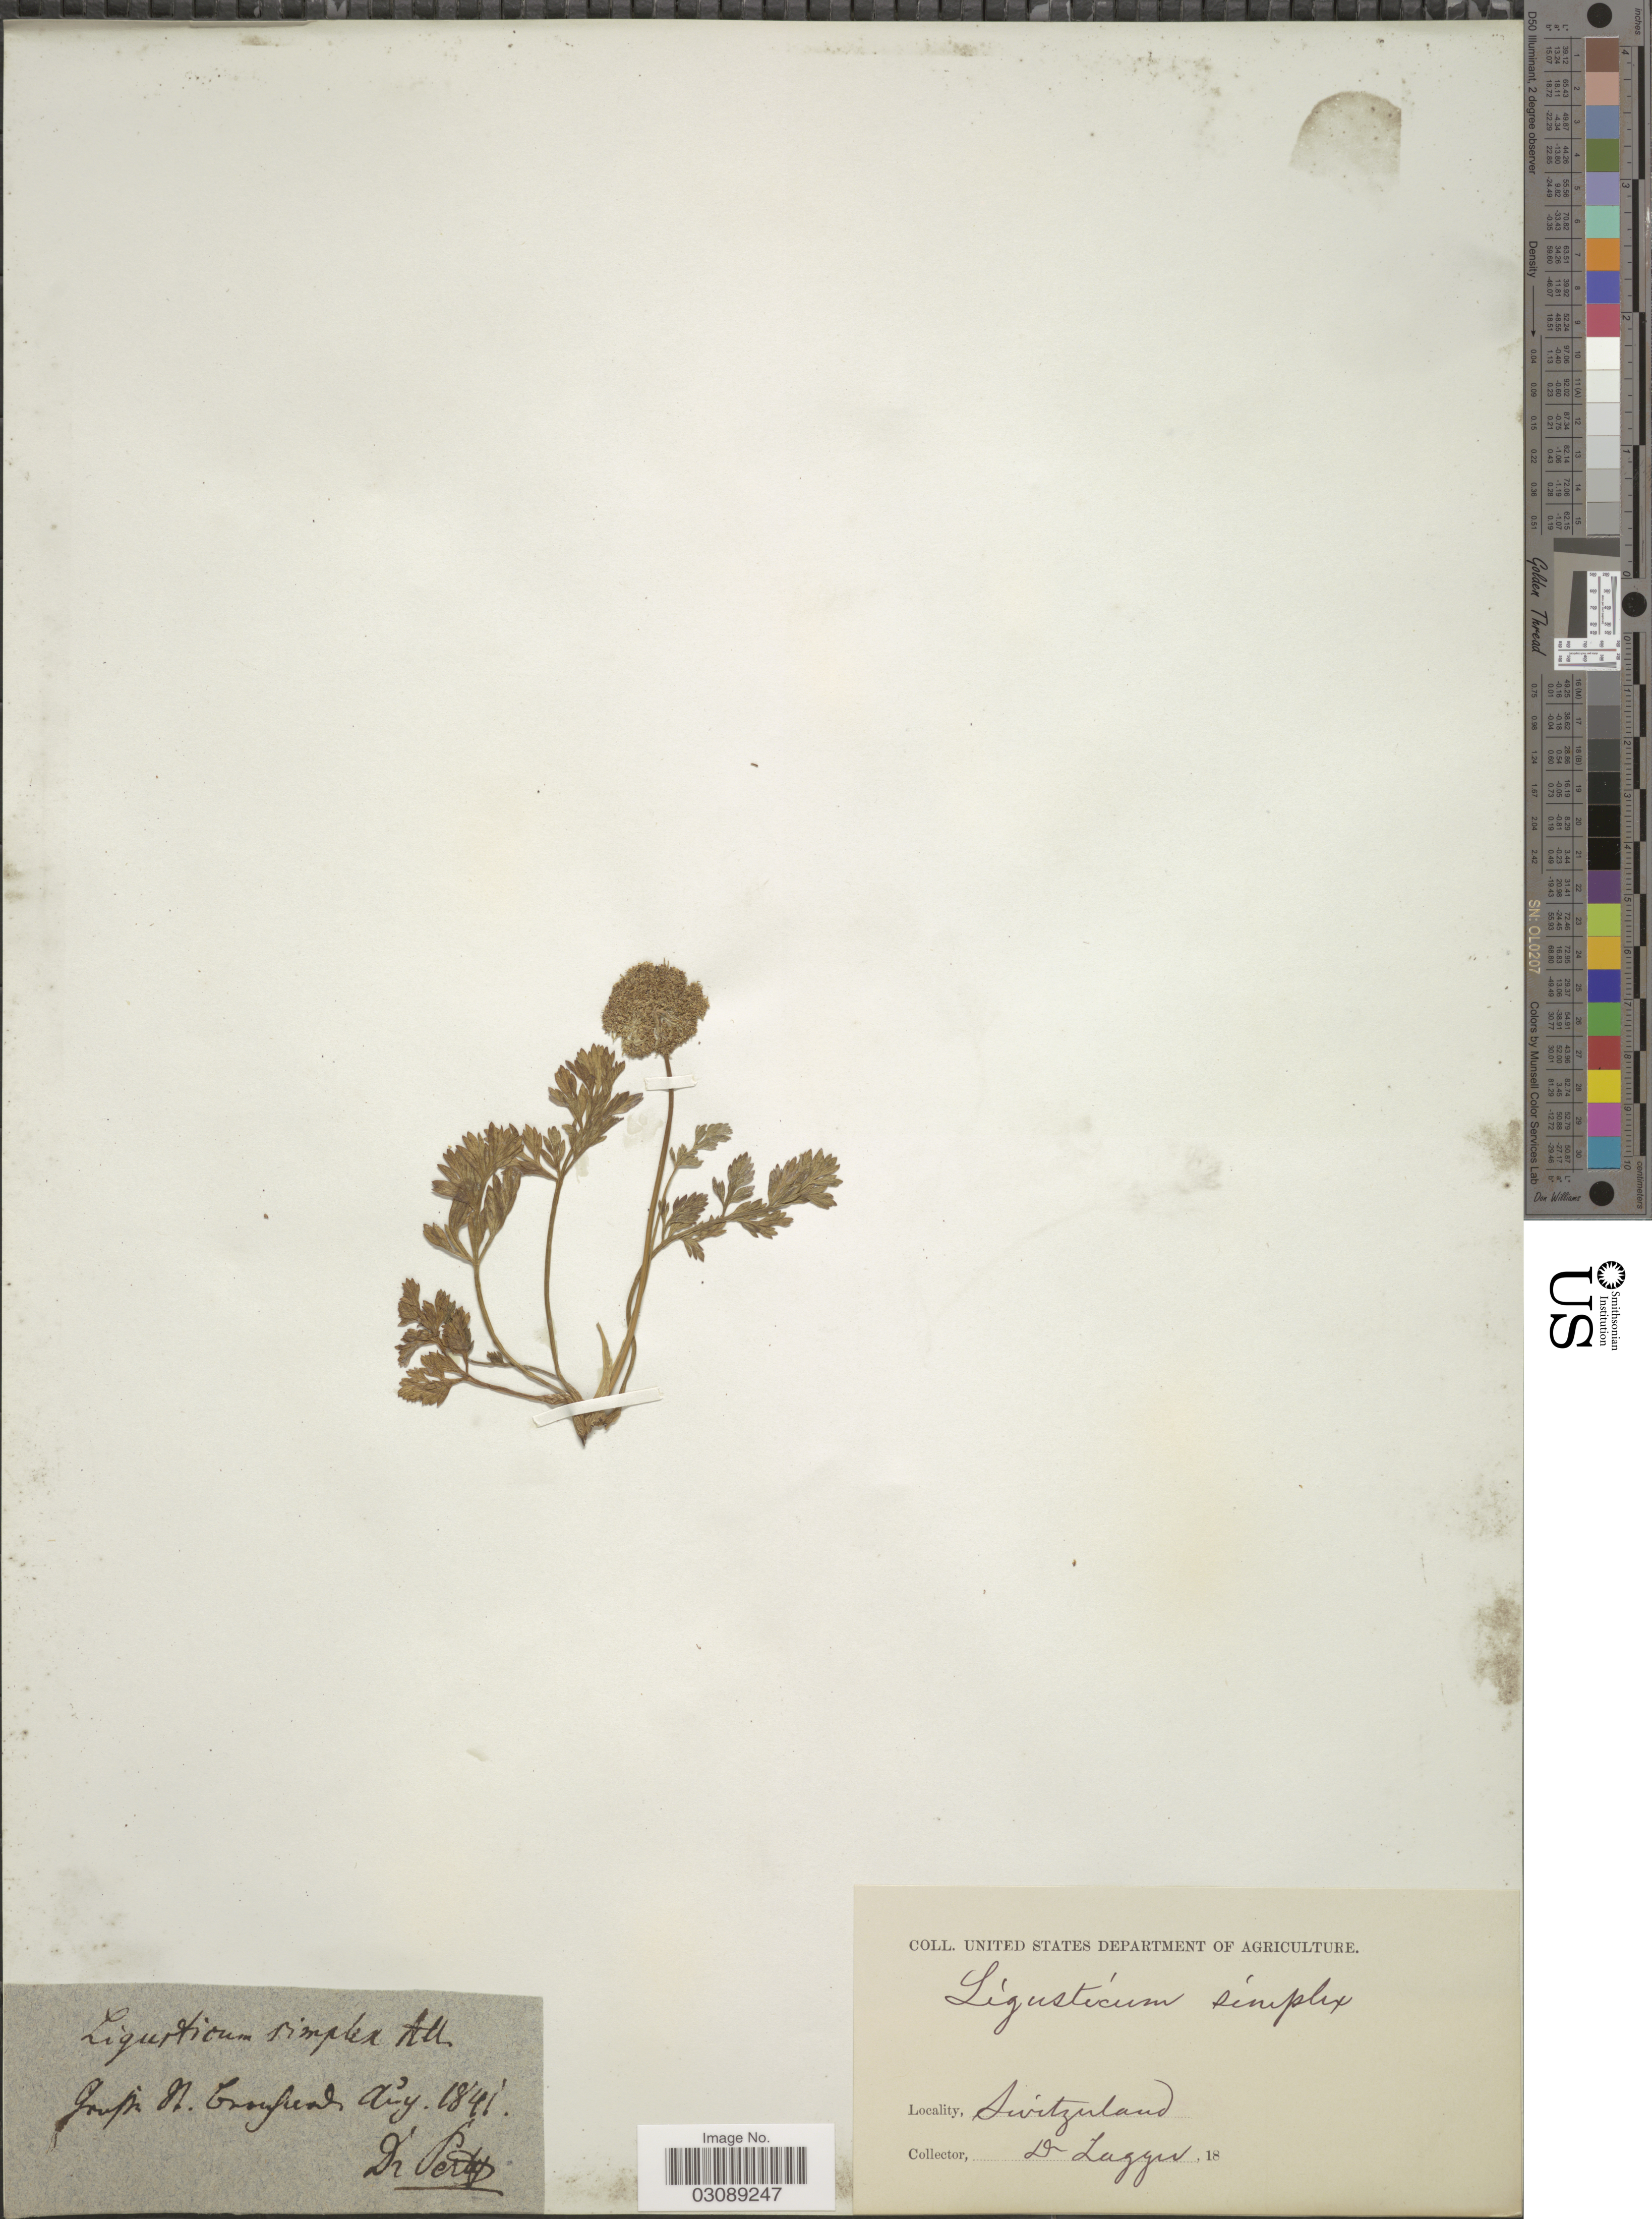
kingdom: Plantae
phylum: Tracheophyta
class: Magnoliopsida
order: Apiales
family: Apiaceae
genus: Ligusticum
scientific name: Ligusticum mutellinoides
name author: (Crantz) Vill.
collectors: F. J. Lagger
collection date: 1841-08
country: Switzerland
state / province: Graubunden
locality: Grusch